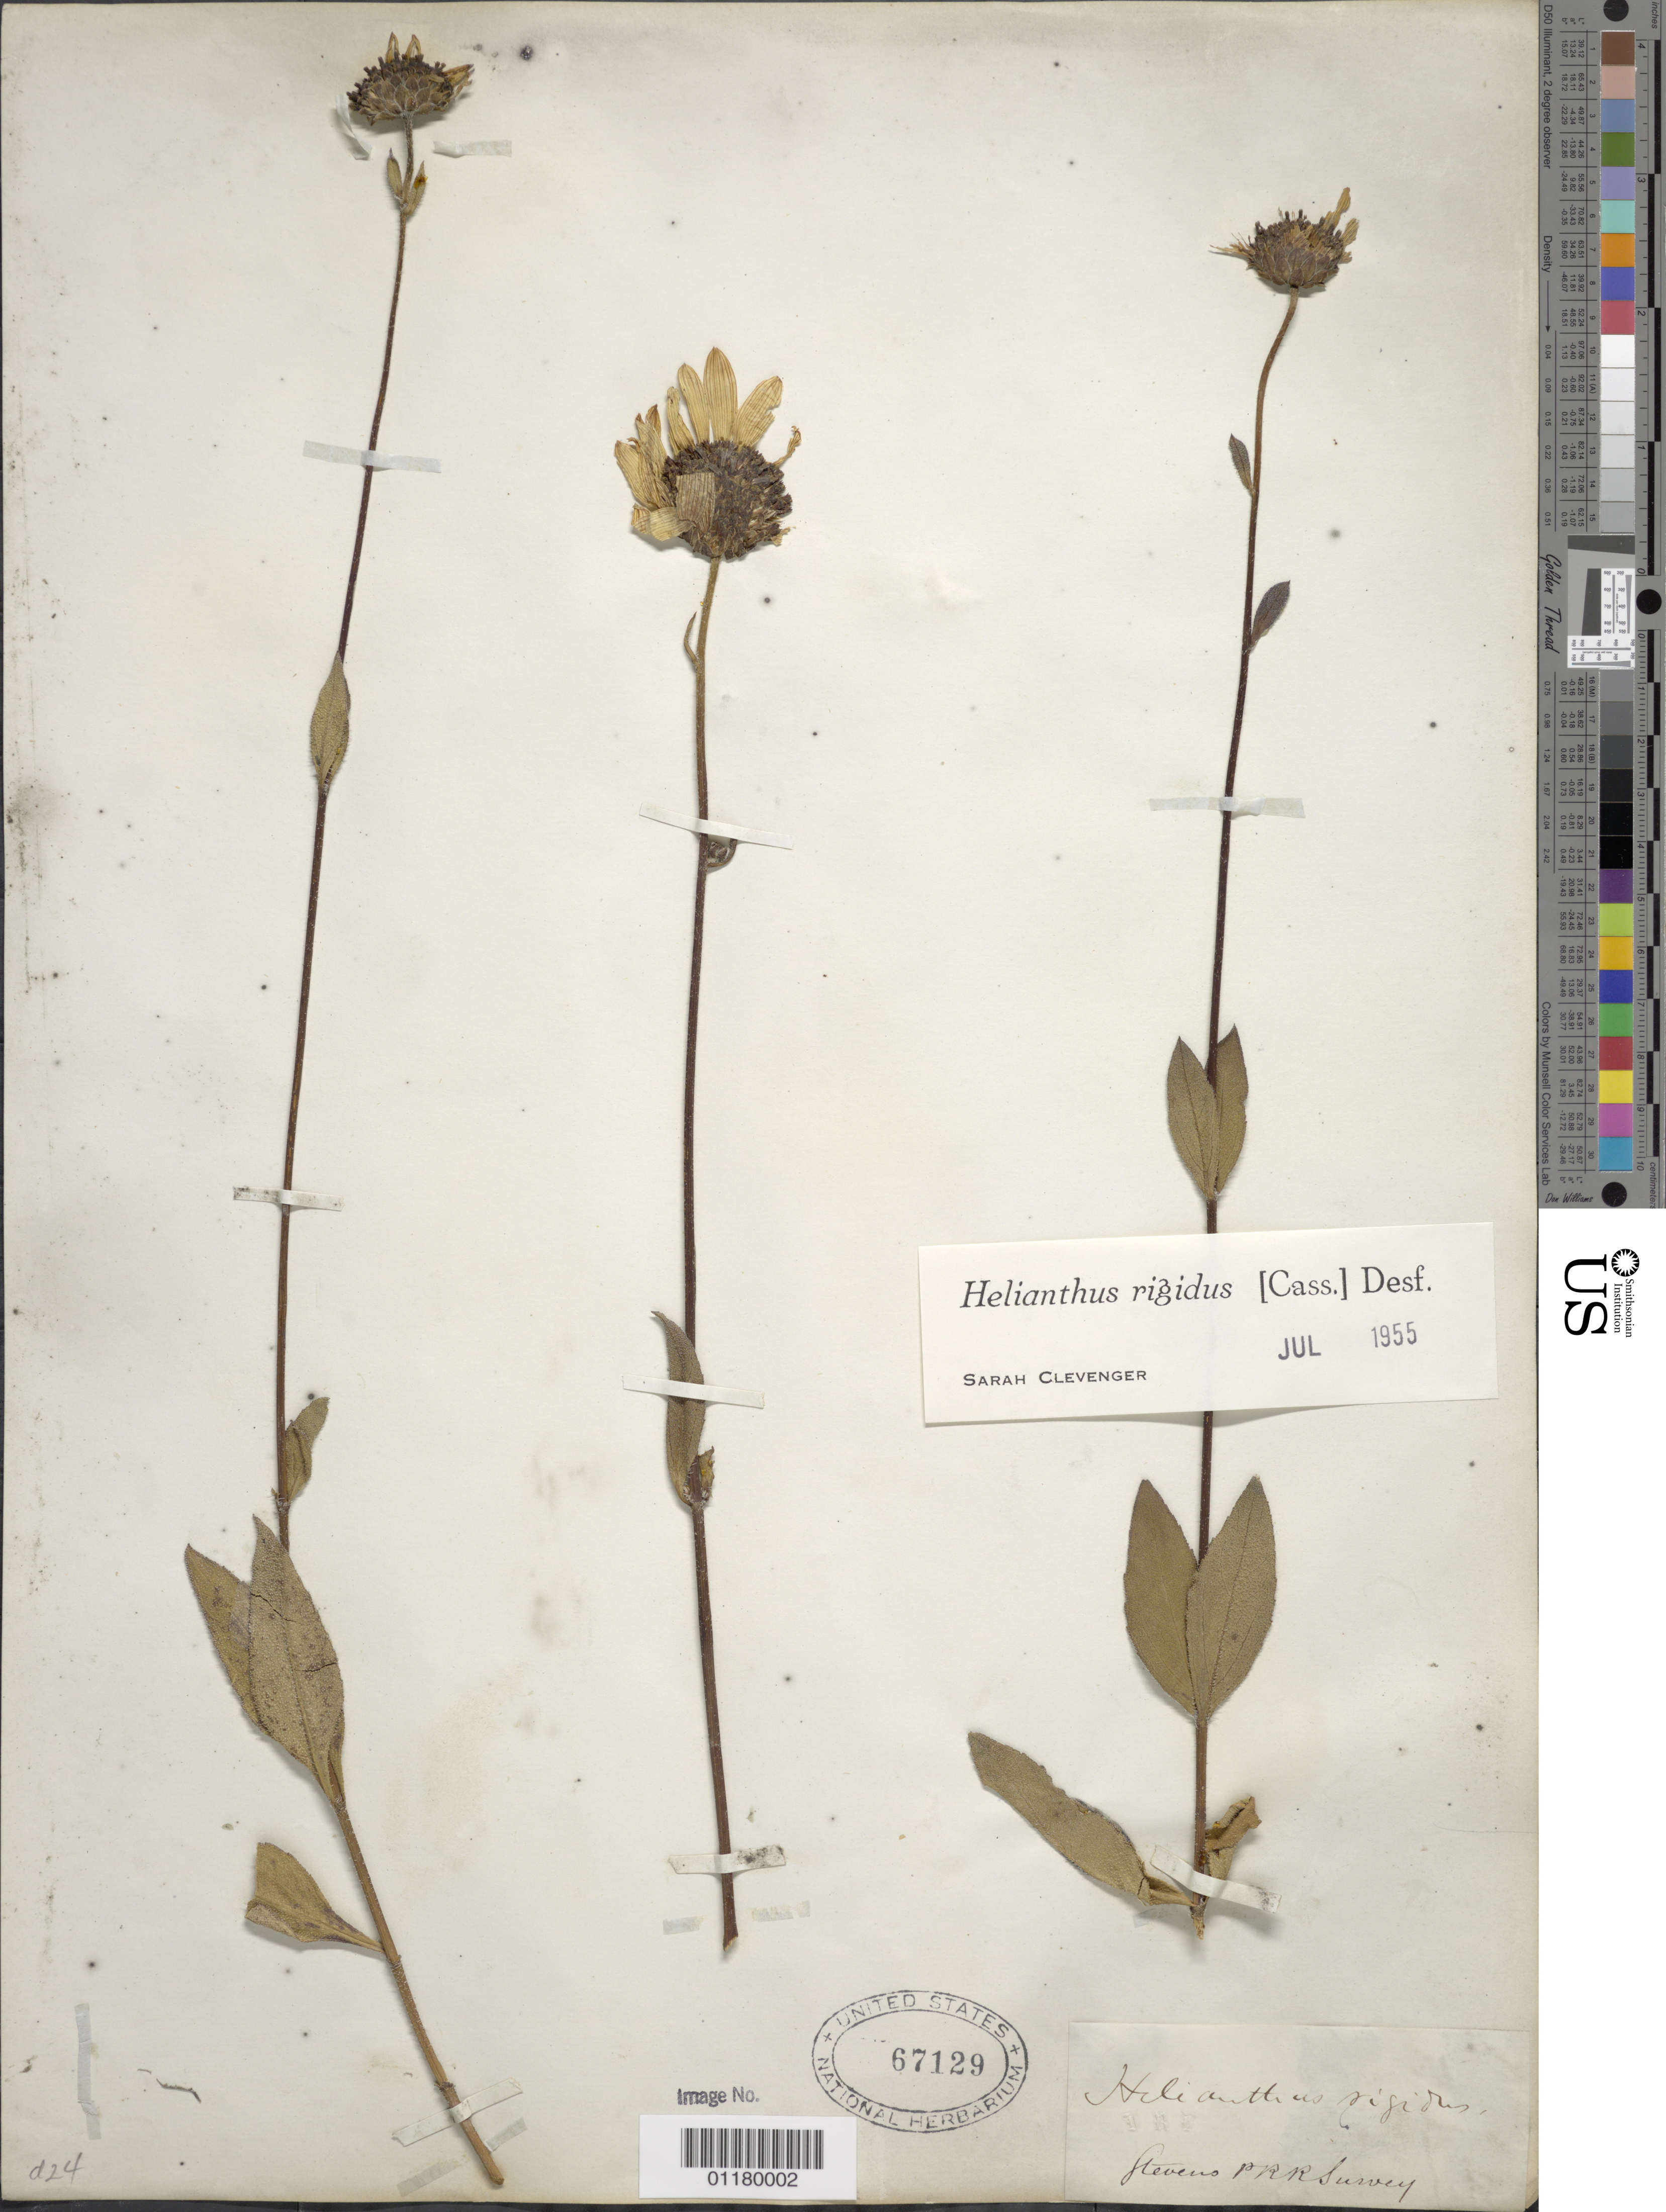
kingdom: Plantae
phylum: Tracheophyta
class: Magnoliopsida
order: Asterales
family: Asteraceae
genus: Helianthus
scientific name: Helianthus rigidus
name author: (Cass.) Desf.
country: United States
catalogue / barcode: US 67129